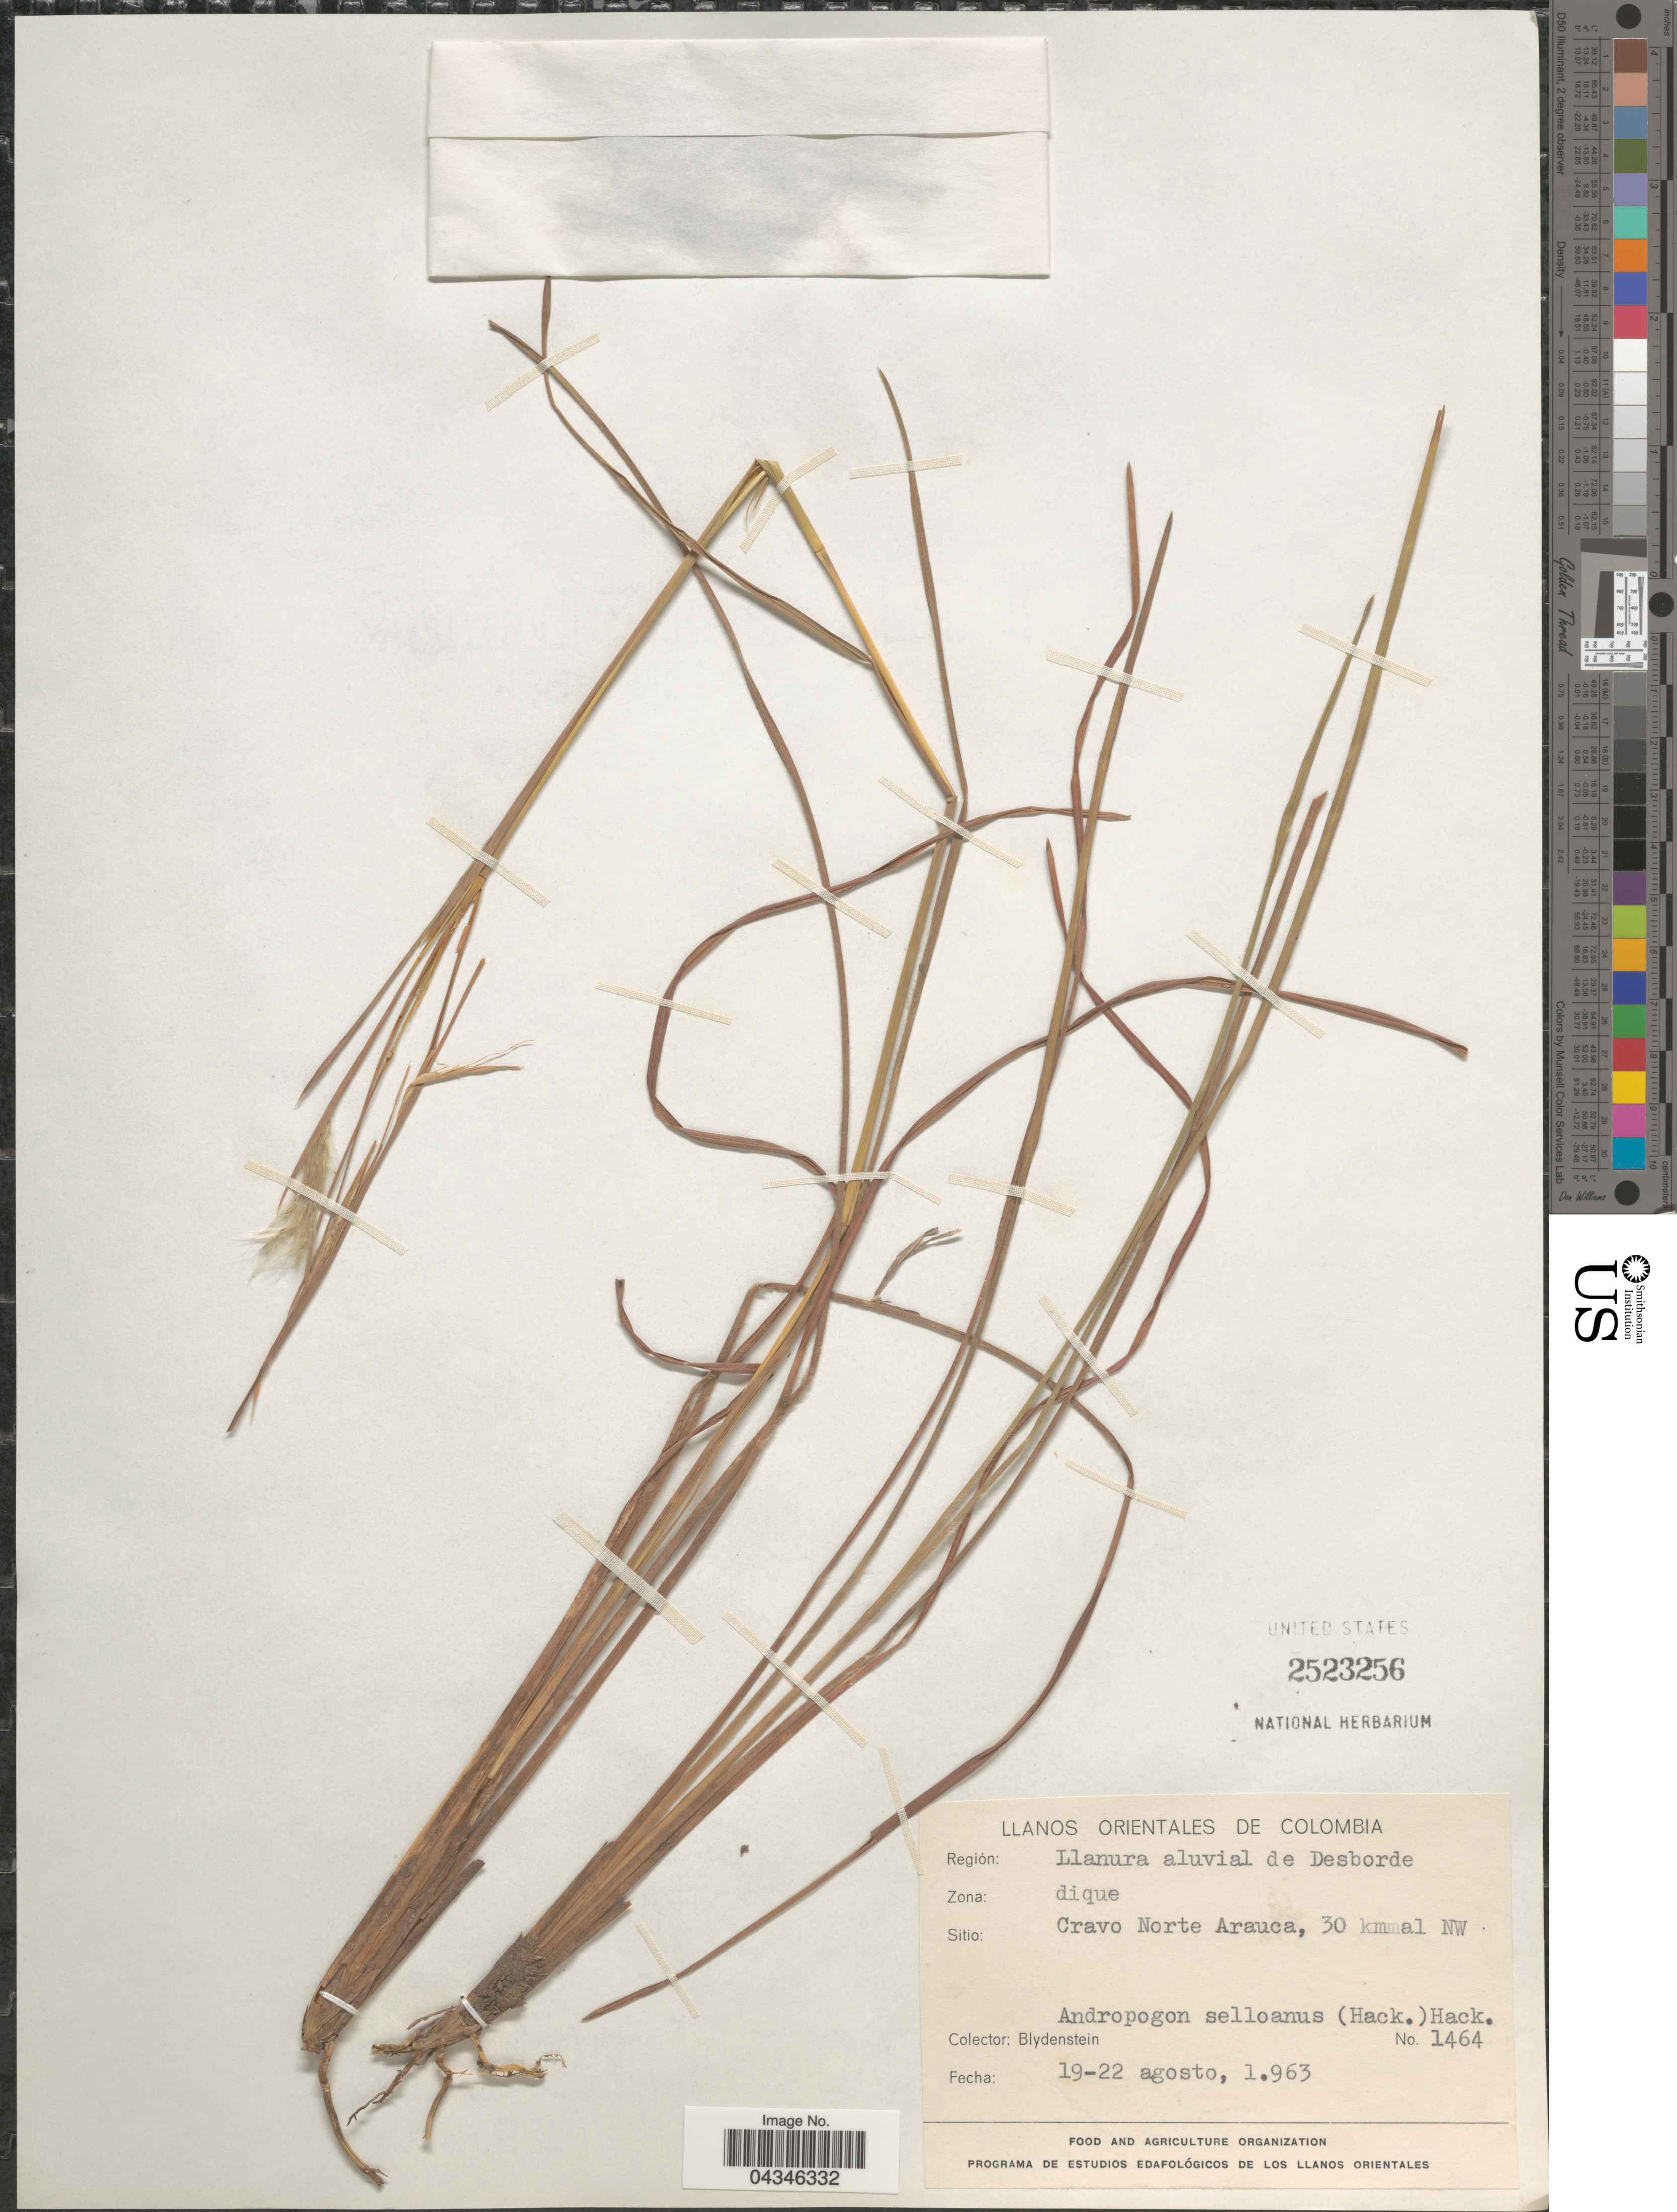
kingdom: Plantae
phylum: Tracheophyta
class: Liliopsida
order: Poales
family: Poaceae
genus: Andropogon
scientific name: Andropogon selloanus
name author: (Hack.) Hack.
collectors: Blydenstein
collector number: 1464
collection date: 1963-08-19/1963-08-22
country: Colombia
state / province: Arauca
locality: Llanos Orientales de Colombia. Región: Llanura aluvial de Desborde. Zona: dique. Cravo Norte Arauca, 30 km al NW.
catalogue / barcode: US 2523256